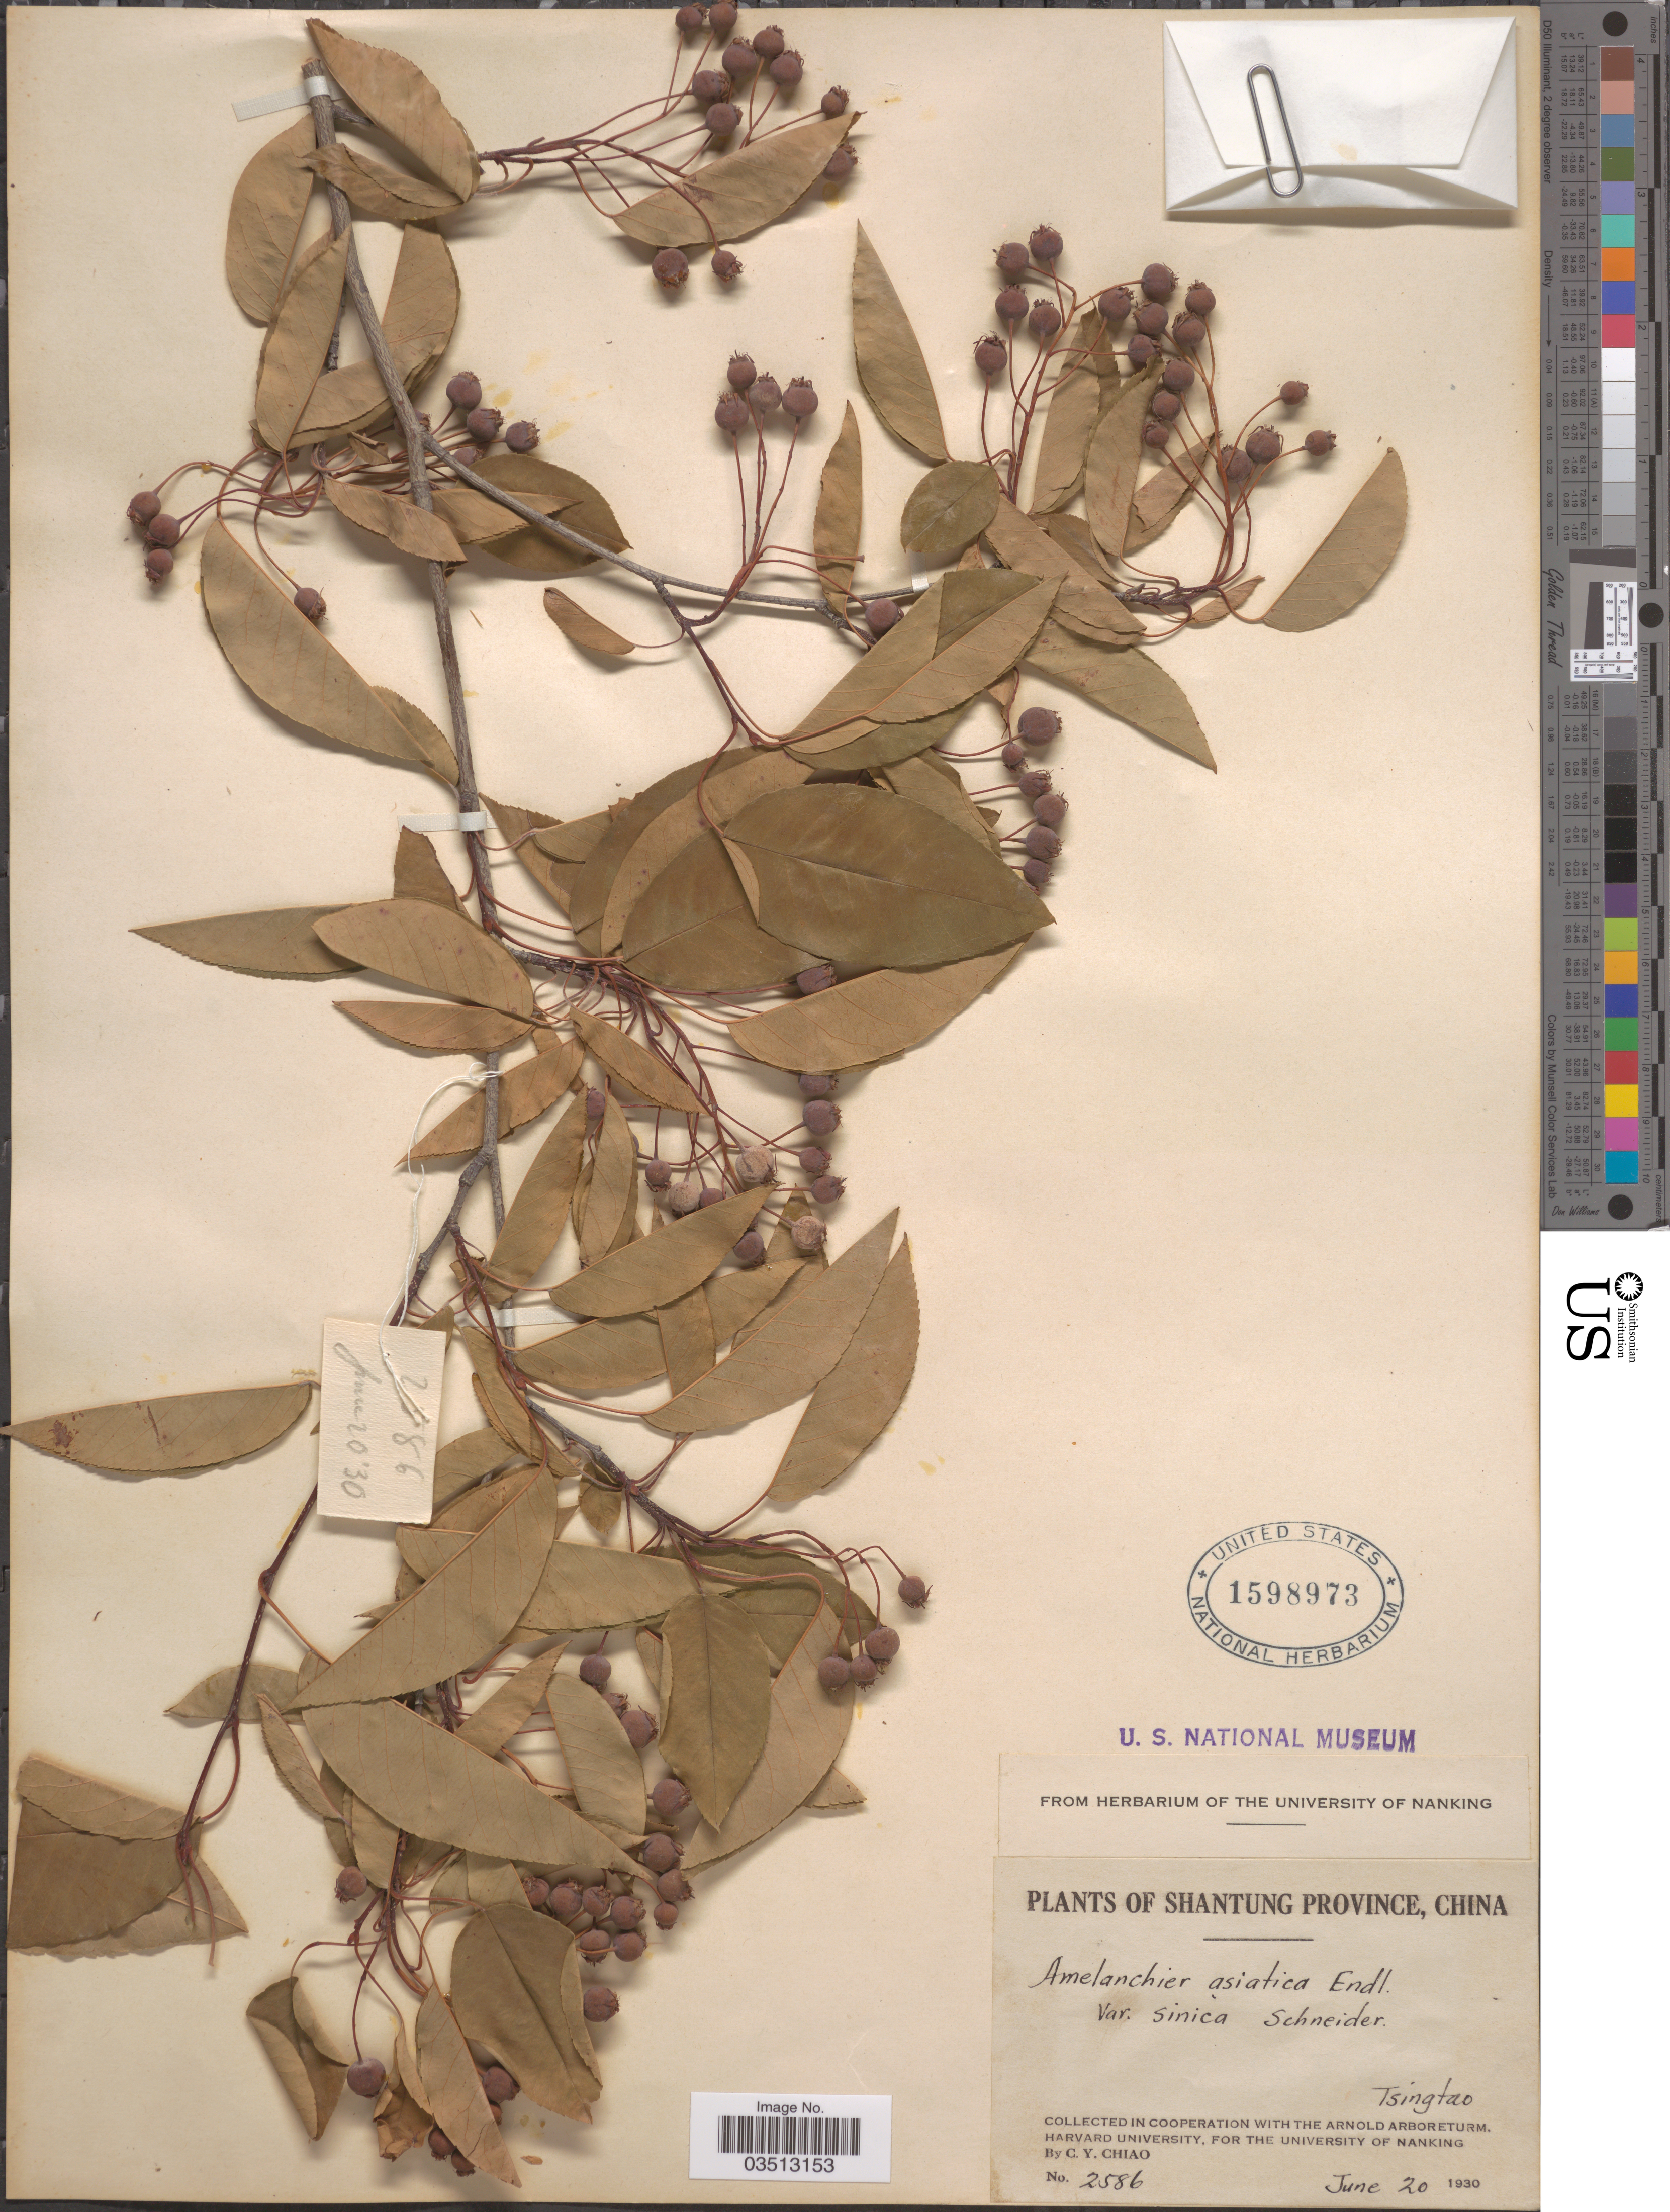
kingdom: Plantae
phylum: Tracheophyta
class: Magnoliopsida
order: Rosales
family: Rosaceae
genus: Amelanchier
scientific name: Amelanchier asiatica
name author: (Siebold & Zucc.) Endl. ex Walp.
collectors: C. Y. Chiao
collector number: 2586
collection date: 1930-06-20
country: China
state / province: Shandong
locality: Shantung Province. Tsingtao.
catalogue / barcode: US 1598973